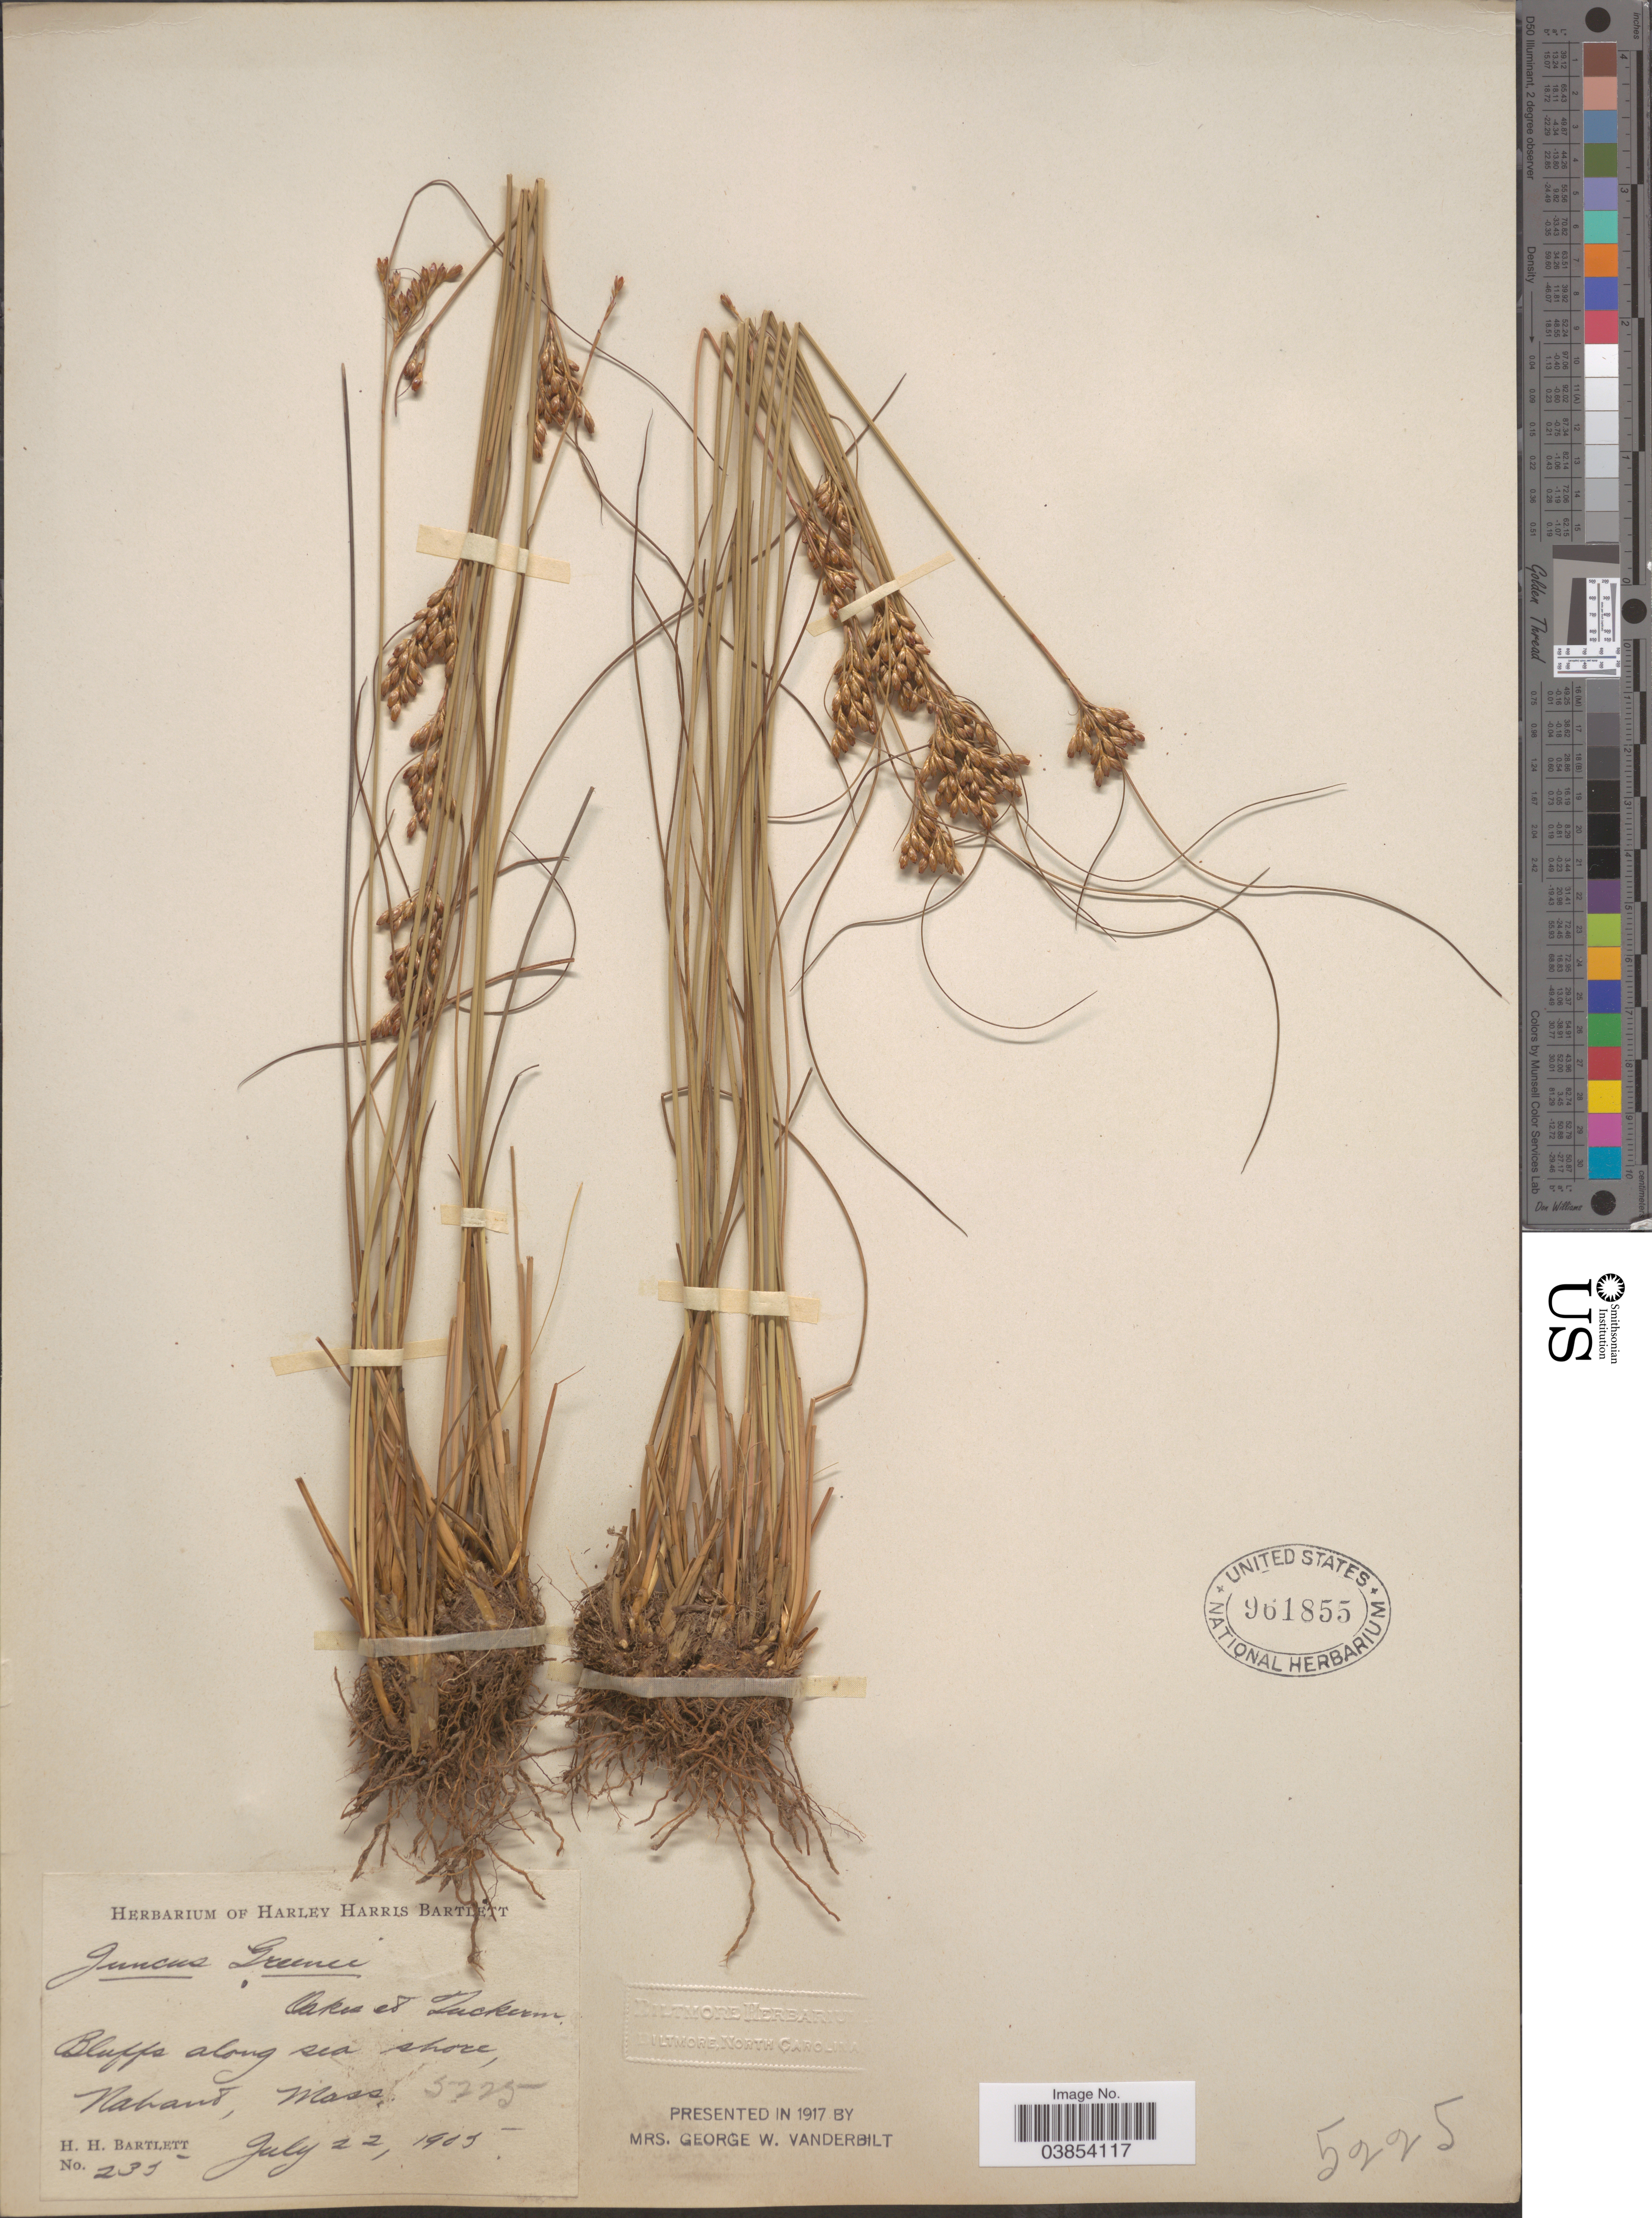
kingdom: Plantae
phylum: Tracheophyta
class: Liliopsida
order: Poales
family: Juncaceae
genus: Juncus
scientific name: Juncus greenei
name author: Oakes & Tuck.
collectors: H. H. Bartlett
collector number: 235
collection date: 1905-07-22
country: United States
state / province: Massachusetts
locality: Bluffs along sea shore, Nahant.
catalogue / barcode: US 961855